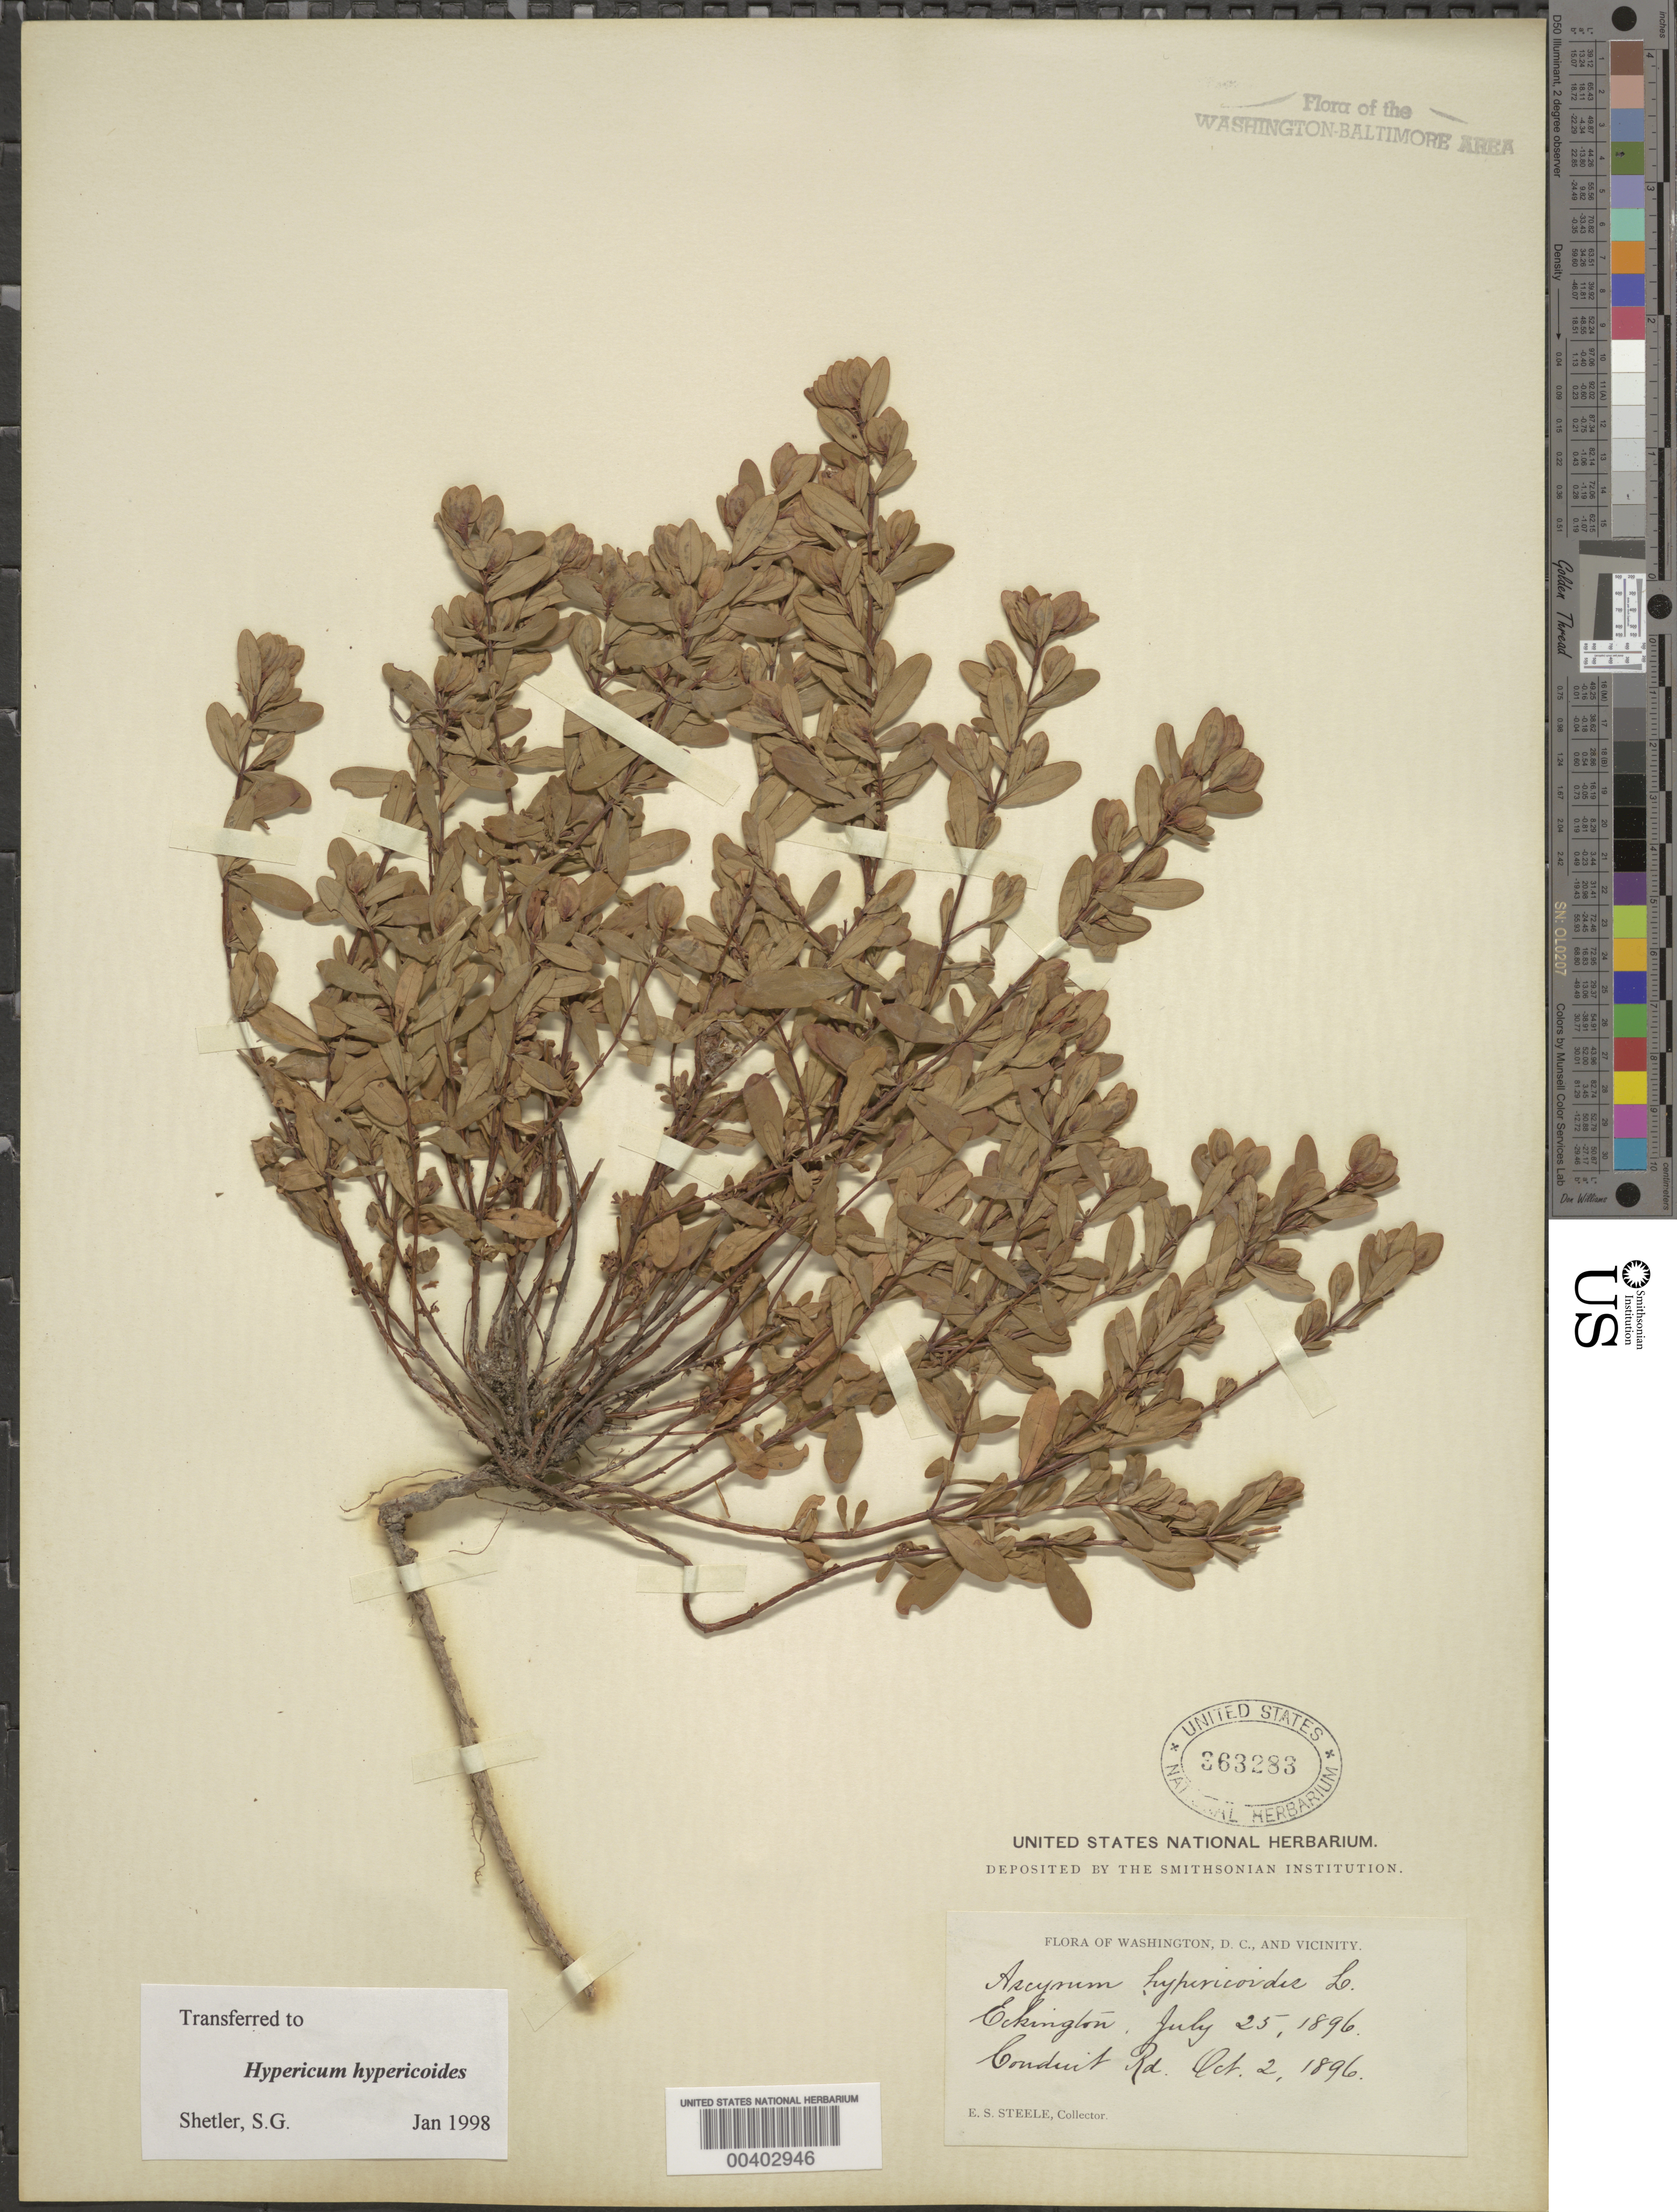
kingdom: Plantae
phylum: Tracheophyta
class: Magnoliopsida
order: Malpighiales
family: Hypericaceae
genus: Hypericum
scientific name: Hypericum hypericoides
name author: (L.) Crantz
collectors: E. Steele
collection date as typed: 25 Jul 1896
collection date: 1896-07-25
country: United States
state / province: District of Columbia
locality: Eckington, Conduit Rd.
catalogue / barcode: US 363283